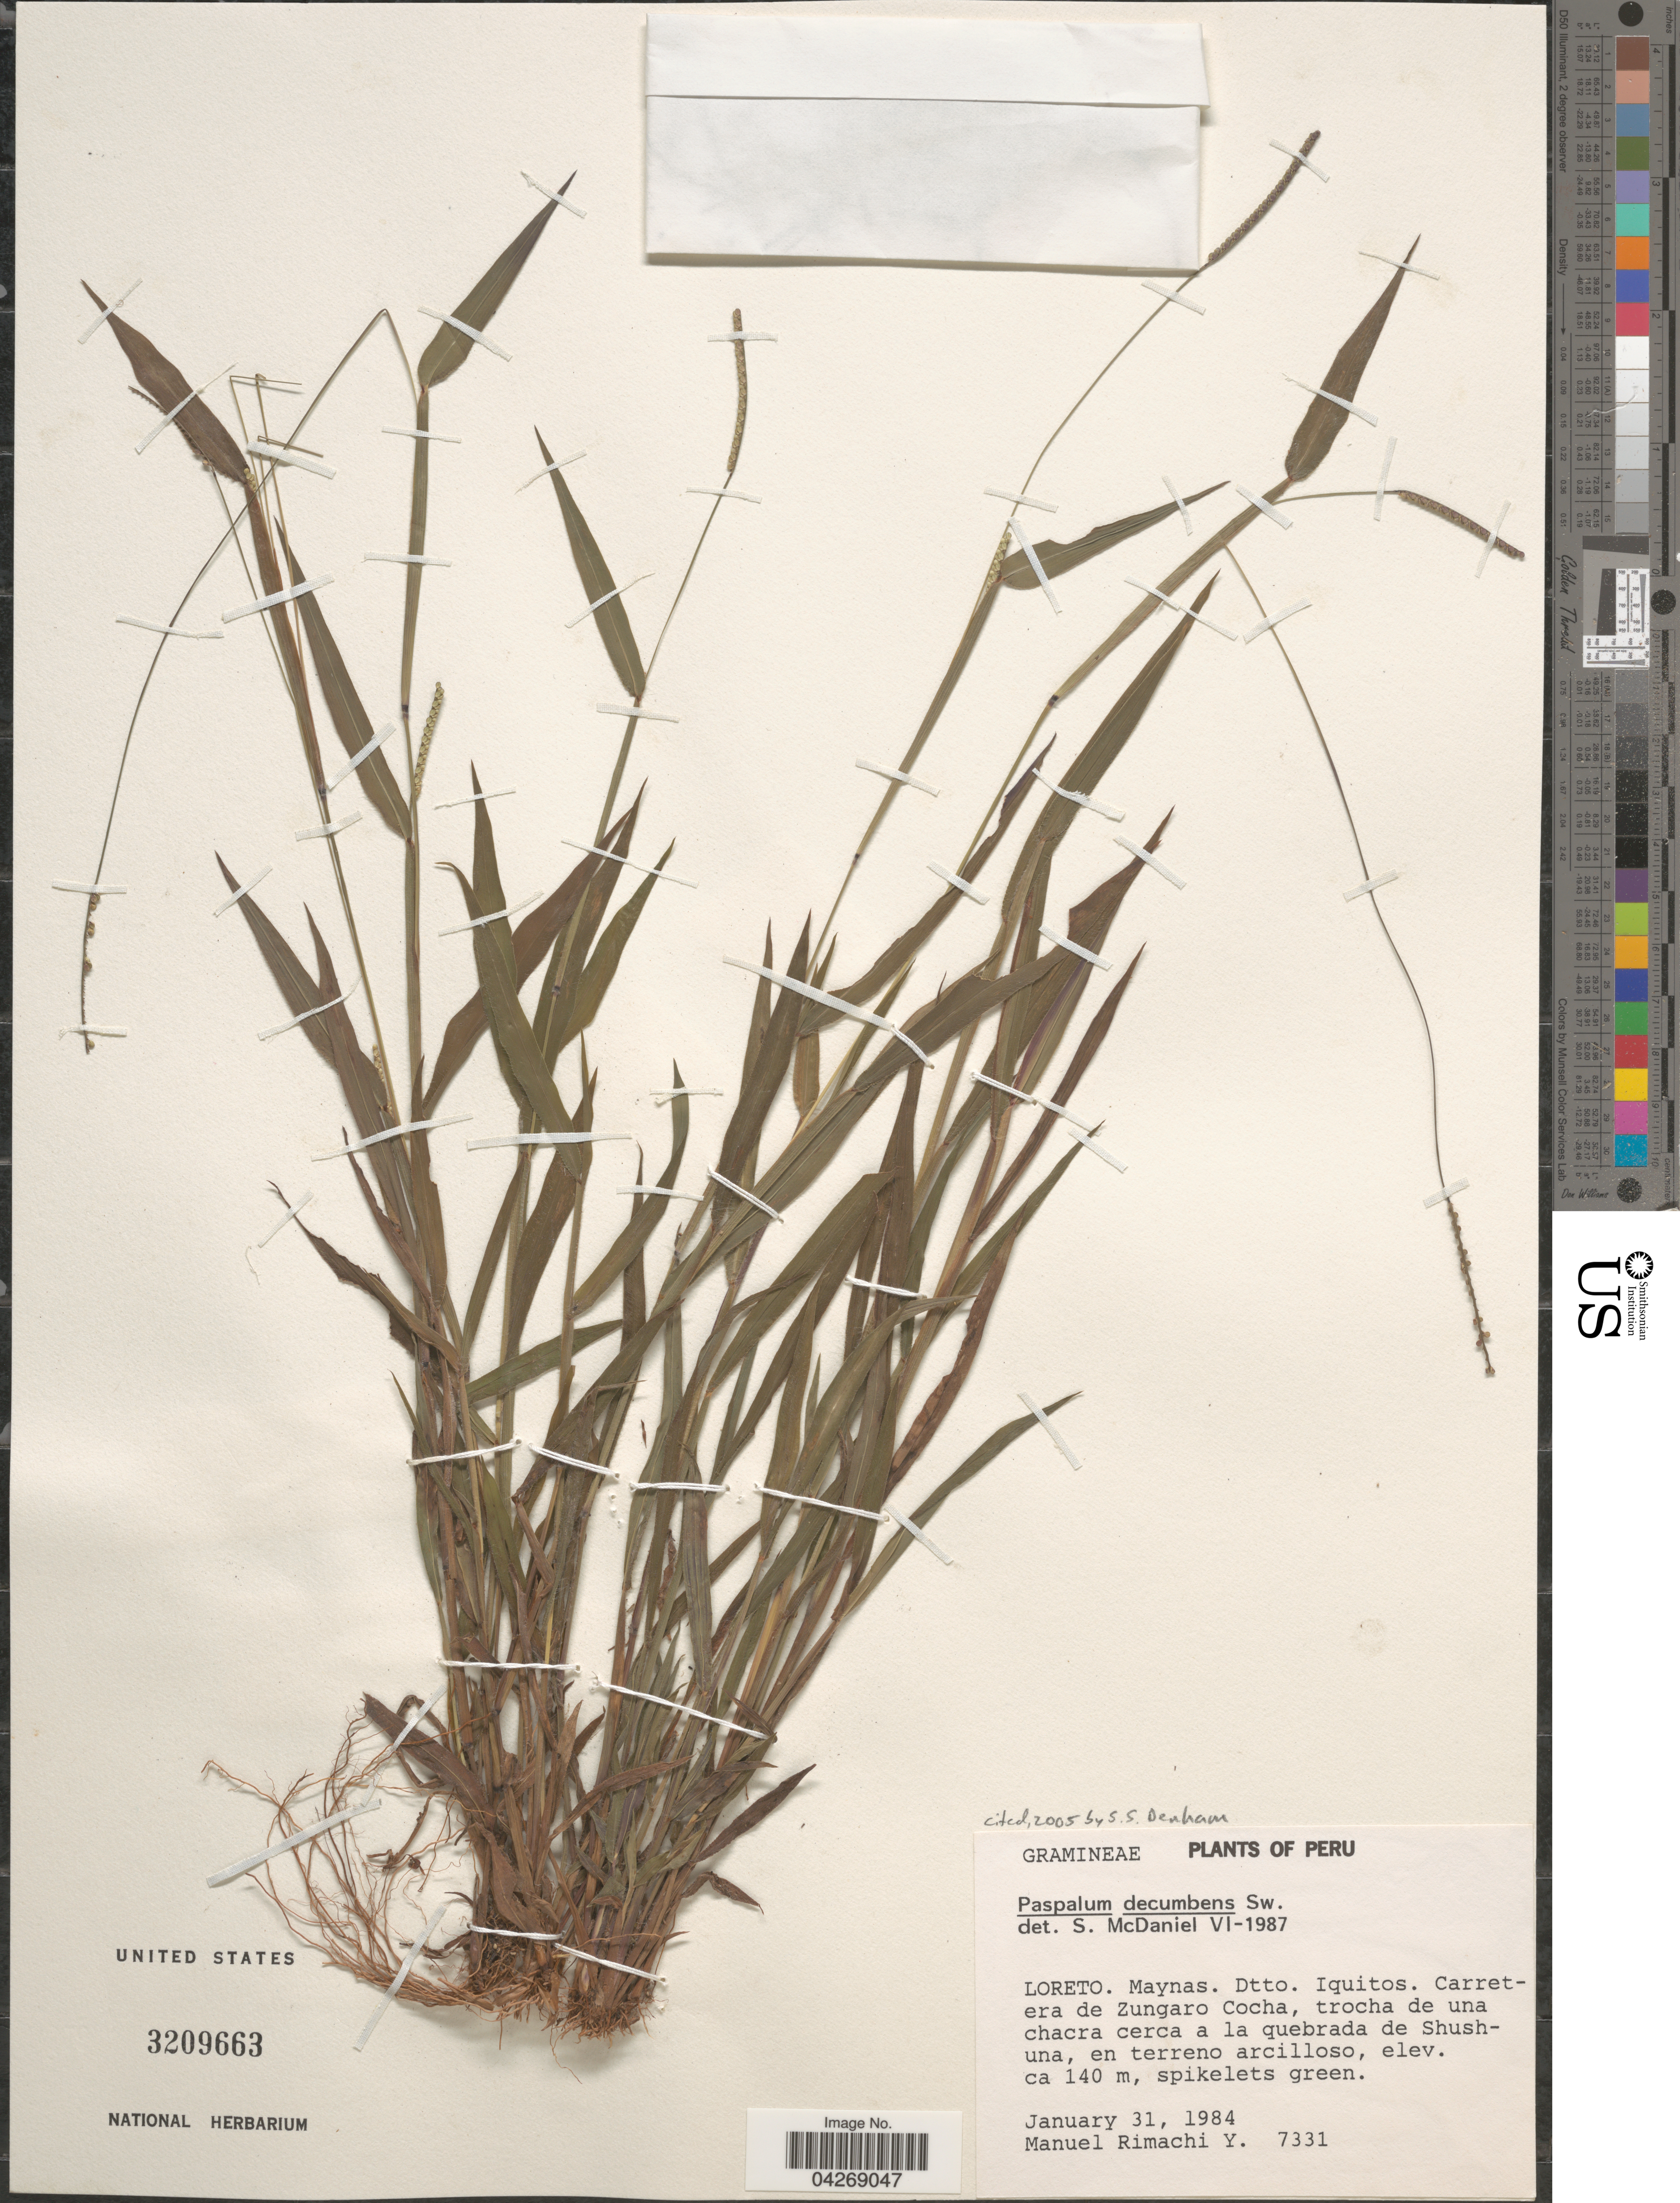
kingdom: Plantae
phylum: Tracheophyta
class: Liliopsida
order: Poales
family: Poaceae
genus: Paspalum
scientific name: Paspalum decumbens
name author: Sw.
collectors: M. Rimachi Y.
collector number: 7331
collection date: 1984-01-31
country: Peru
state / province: Loreto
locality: Maynas. Dtto. Iquitos. Carretera de Zungaro Cocha, trocha de una chacra cerca a la quebrada de Shushuna, en terreno arcilloso.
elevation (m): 140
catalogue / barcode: US 3209663